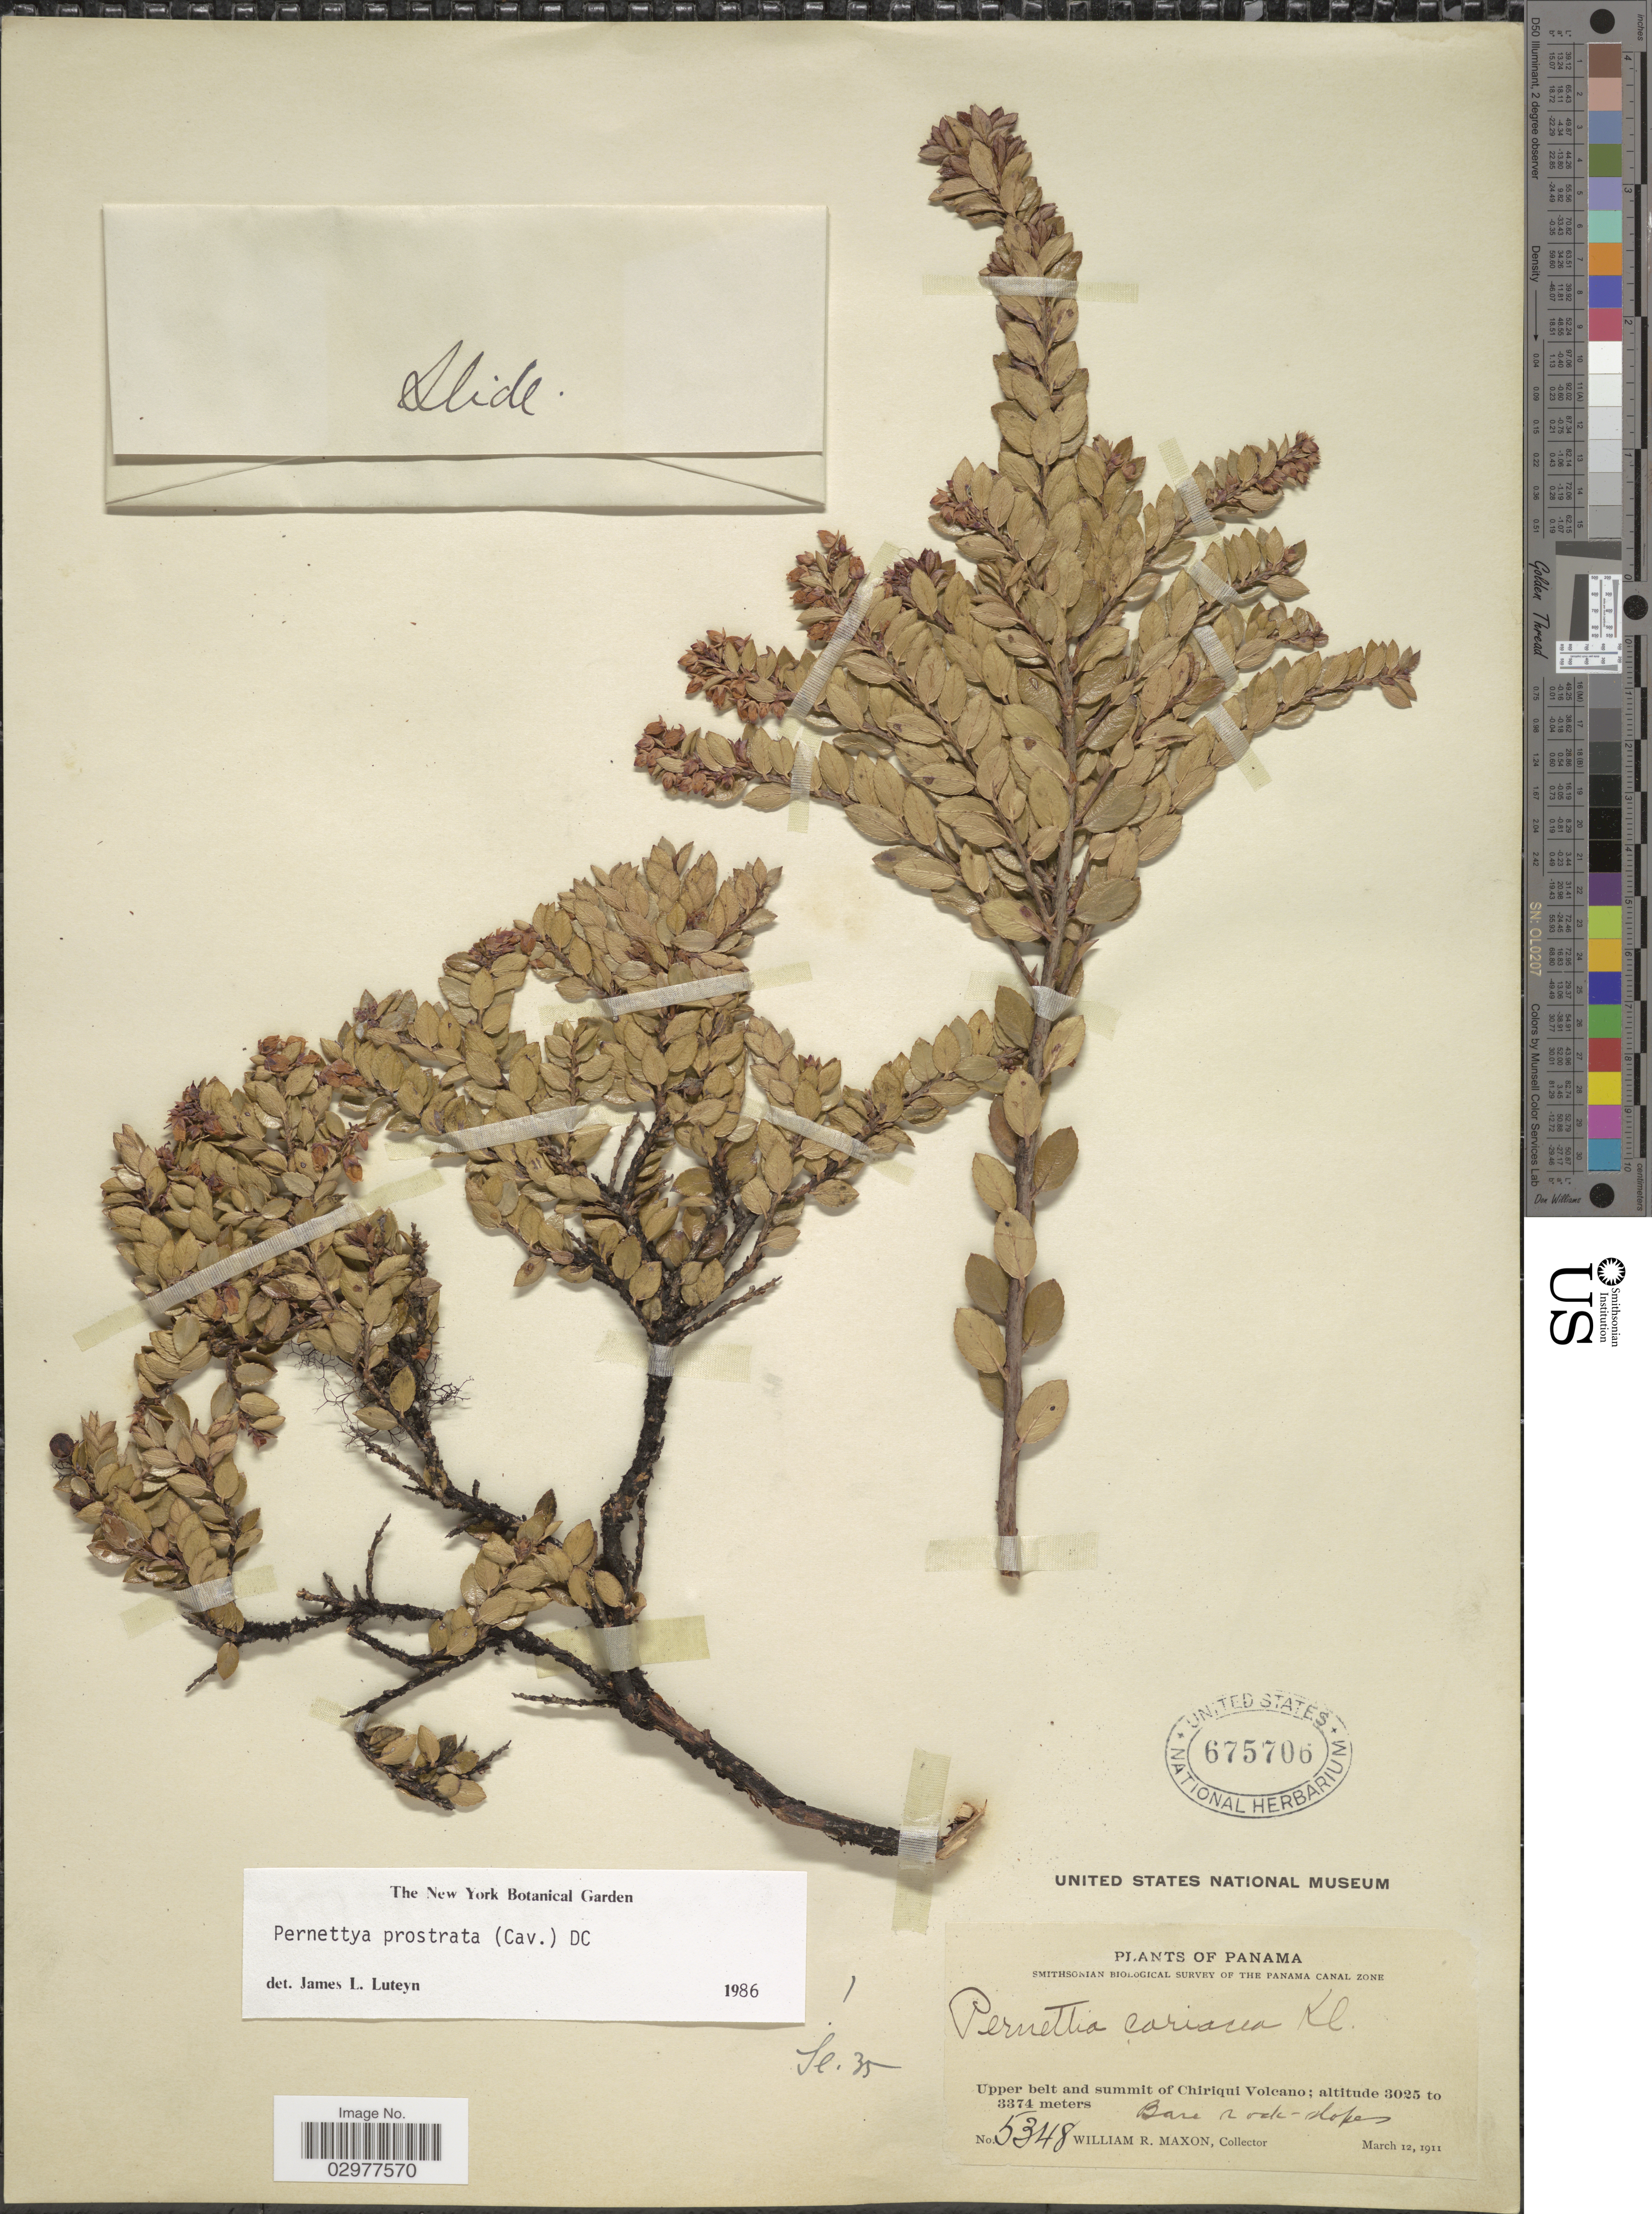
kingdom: Plantae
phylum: Tracheophyta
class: Magnoliopsida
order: Ericales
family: Ericaceae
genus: Pernettya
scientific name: Pernettya prostrata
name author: (Cav.) DC.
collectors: W. R. Maxon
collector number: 5348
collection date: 1911-03-12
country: Panama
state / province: Chiriqui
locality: Upper belt and summit of Chiriqui Volcano.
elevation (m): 3025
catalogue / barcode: US 675706